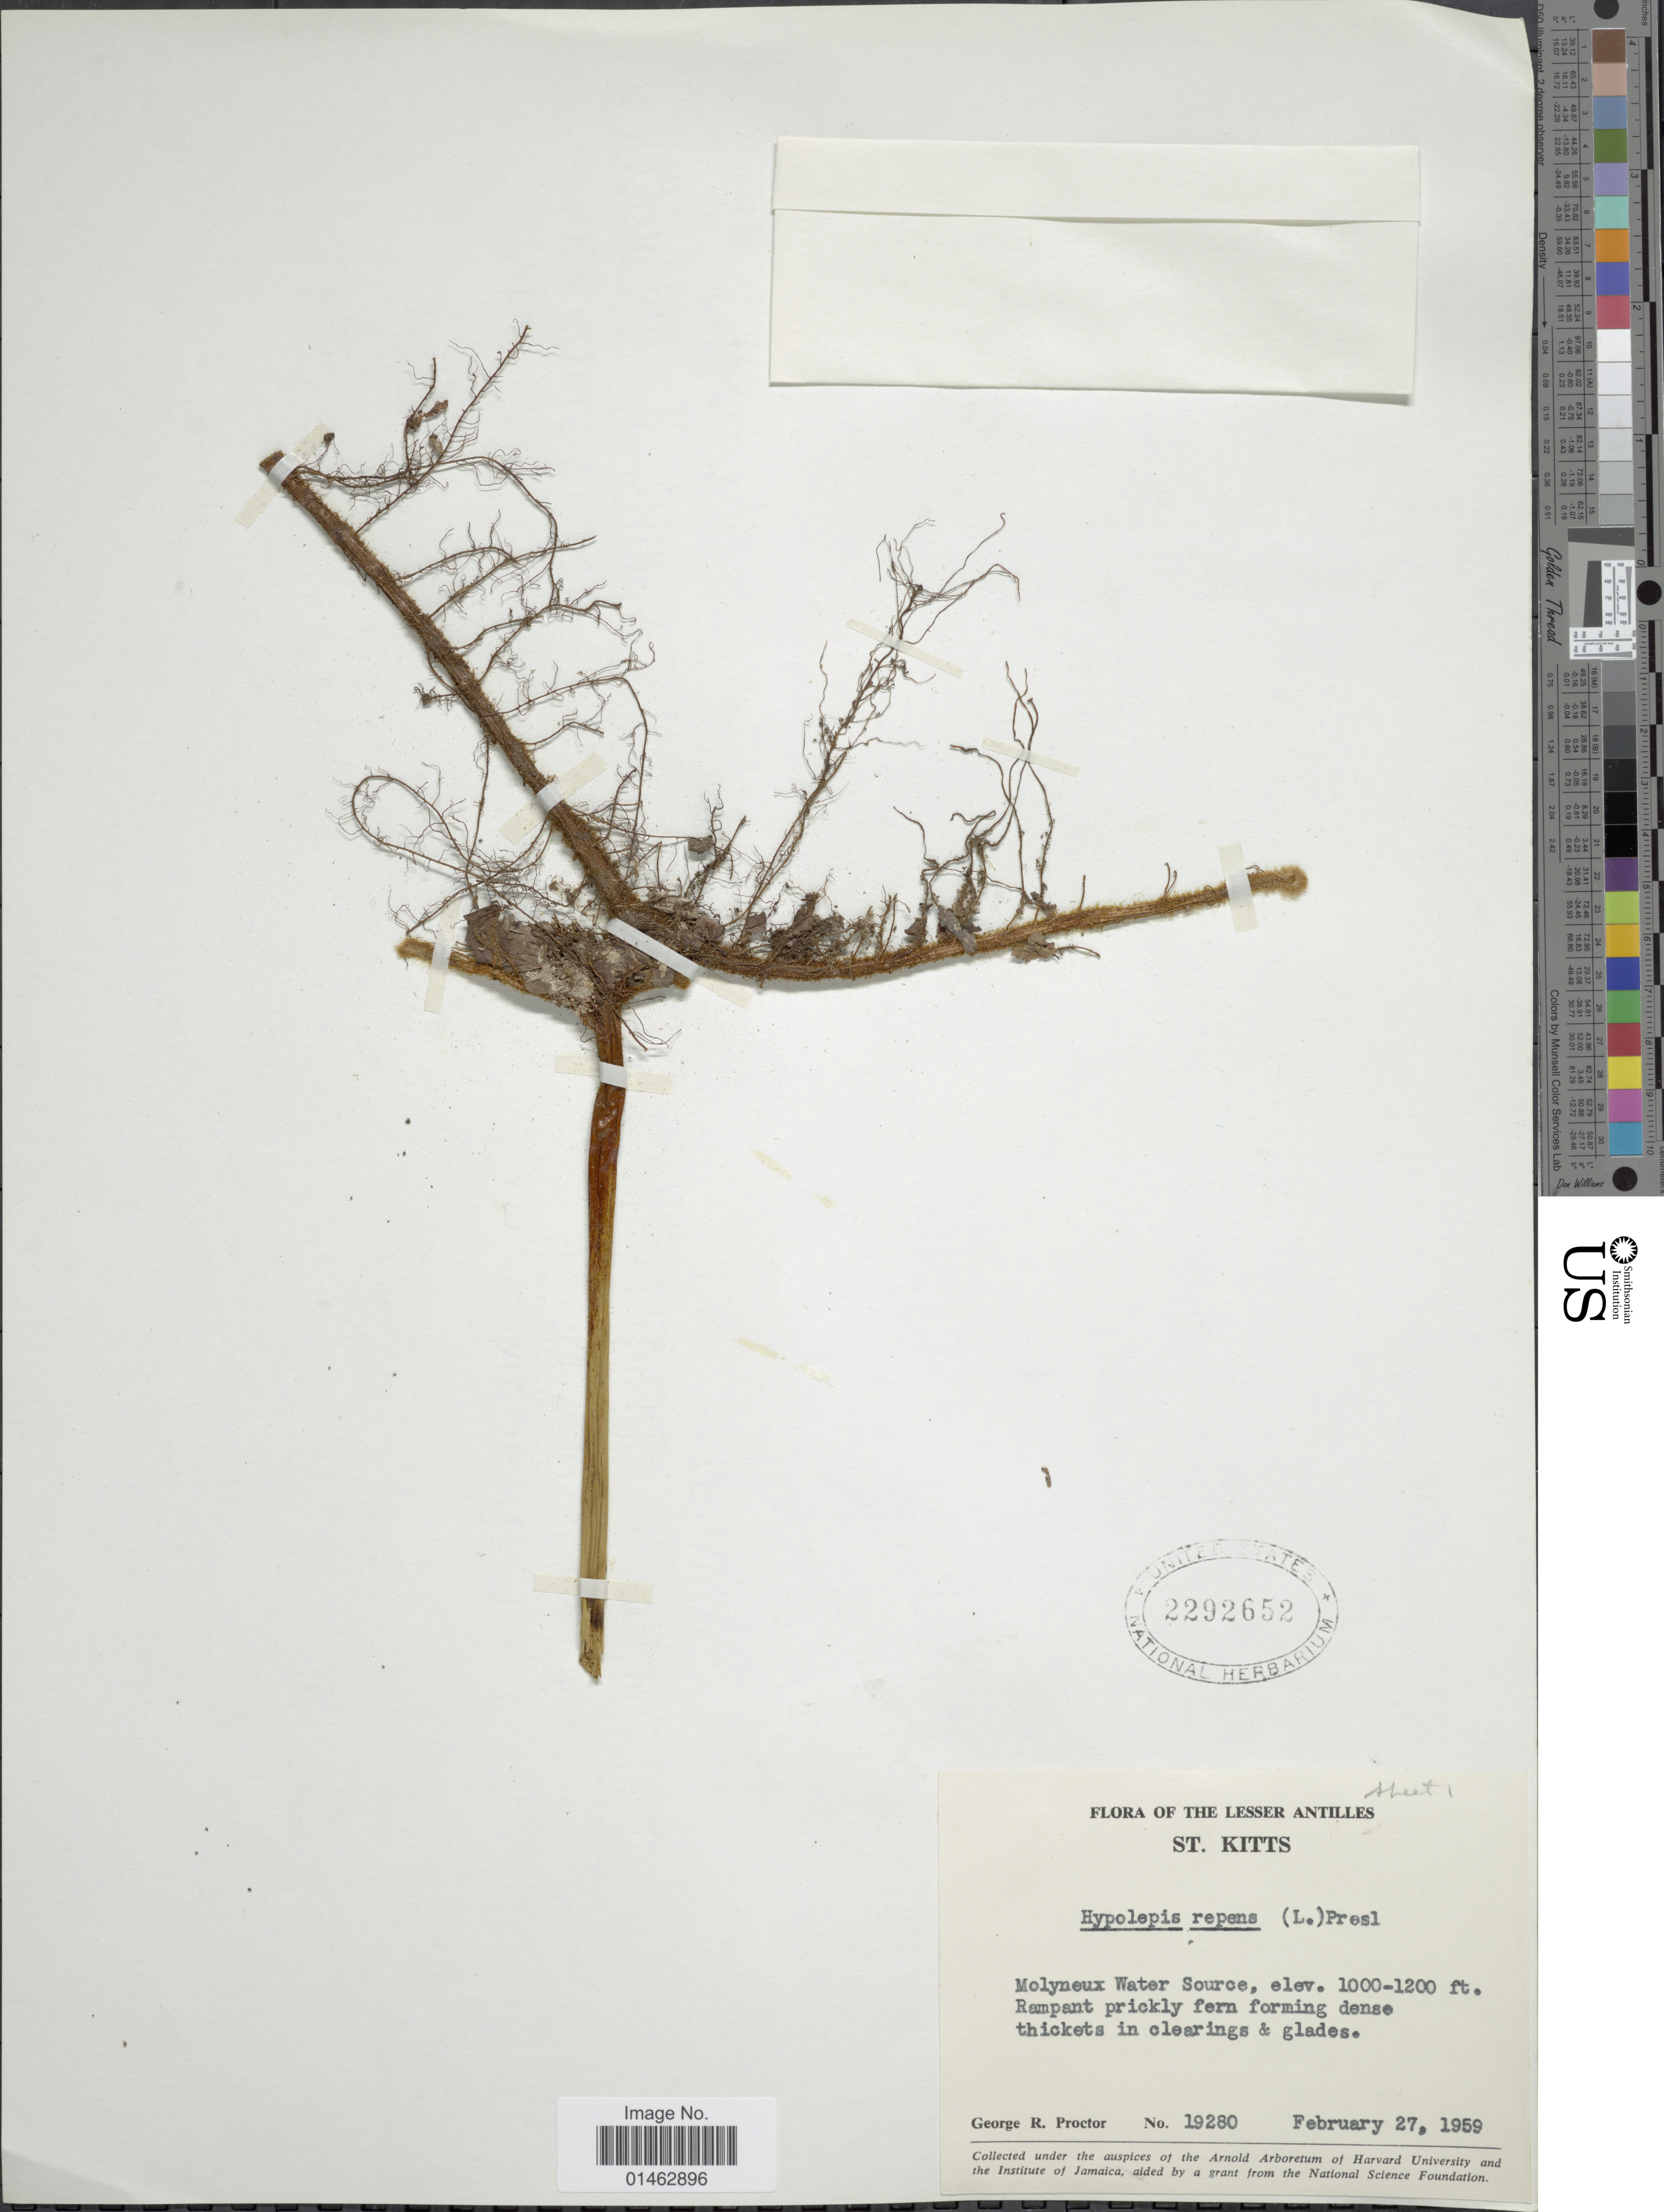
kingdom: Plantae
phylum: Tracheophyta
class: Polypodiopsida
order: Polypodiales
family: Dennstaedtiaceae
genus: Hypolepis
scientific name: Hypolepis repens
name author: (L.) C. Presl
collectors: G. R. Proctor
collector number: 19280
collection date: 1959-02-27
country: St. Christopher-Nevis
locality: The Lesser Antilles, St Kitts, Molyneux Water Source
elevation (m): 305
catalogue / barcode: US 2292652